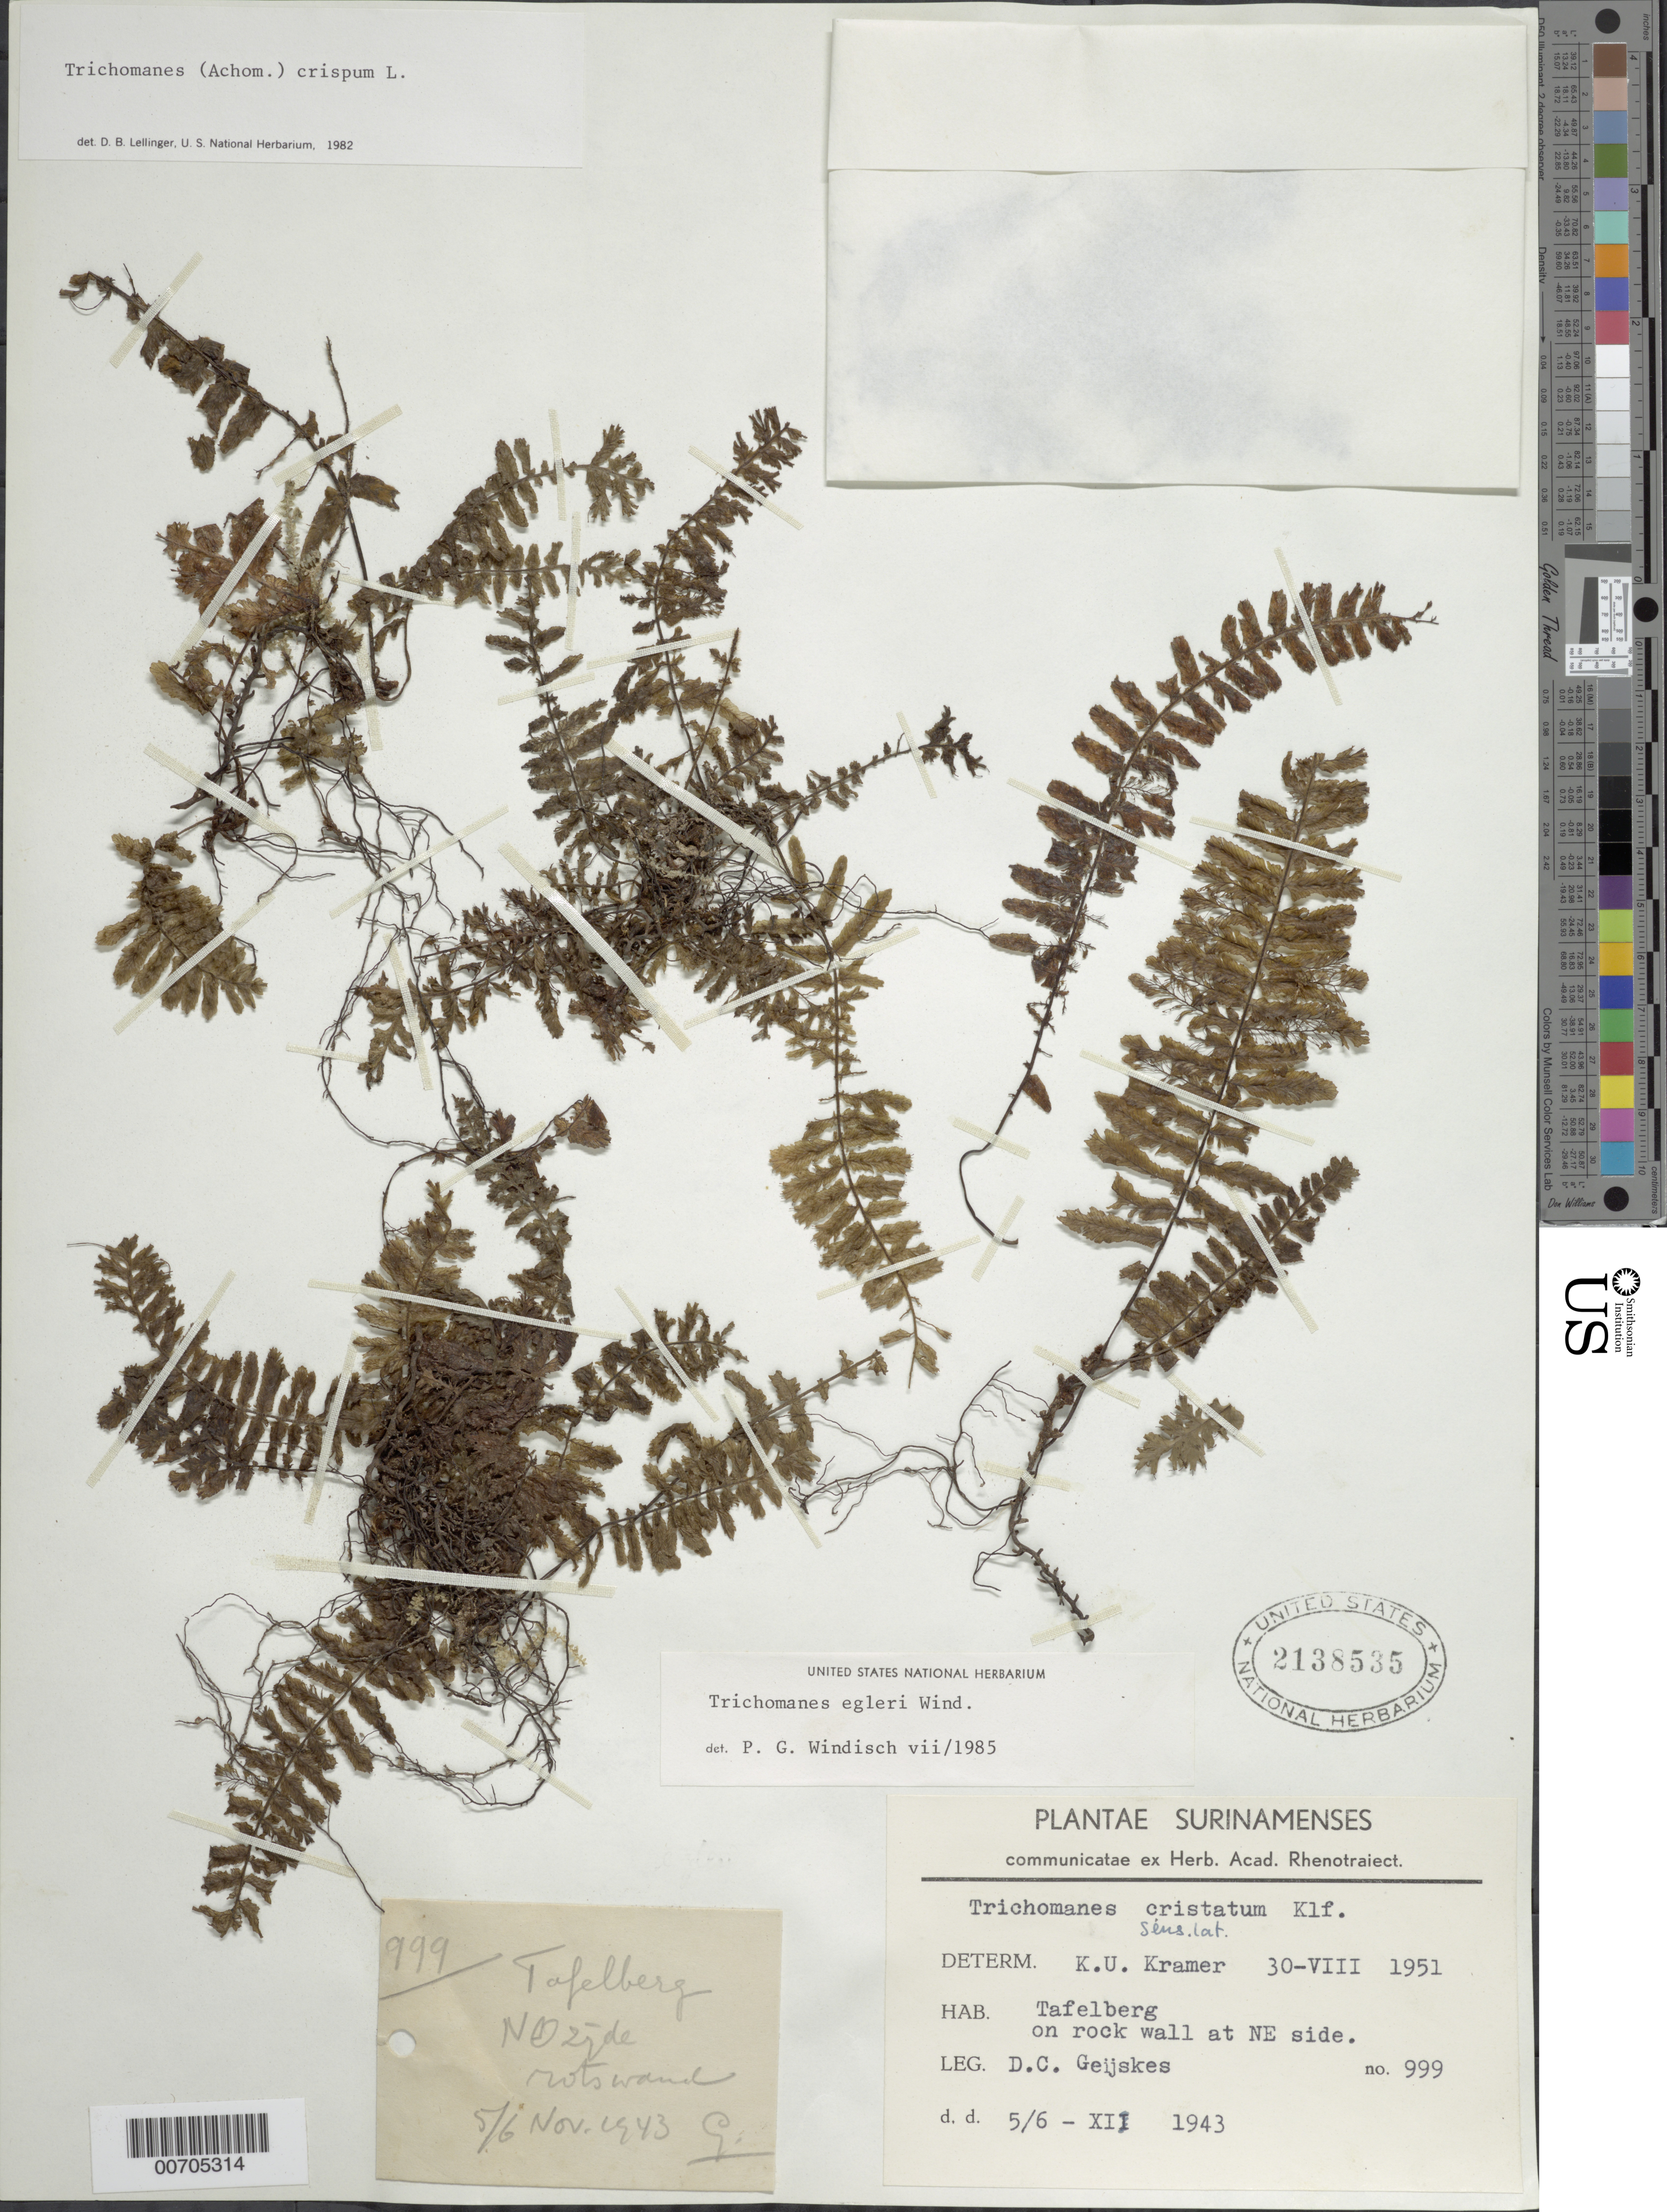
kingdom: Plantae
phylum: Tracheophyta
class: Polypodiopsida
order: Hymenophyllales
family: Hymenophyllaceae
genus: Trichomanes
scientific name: Trichomanes egleri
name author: P.G. Windisch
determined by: Windisch, Paulo Guenter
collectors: D. Geijskes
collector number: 999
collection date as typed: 5-Nov-43 to 6-Nov-43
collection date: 1943-11-05/1943-11-06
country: Suriname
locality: Tafelberg (Table Mountain), NE side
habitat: On rock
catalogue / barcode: US 2138535